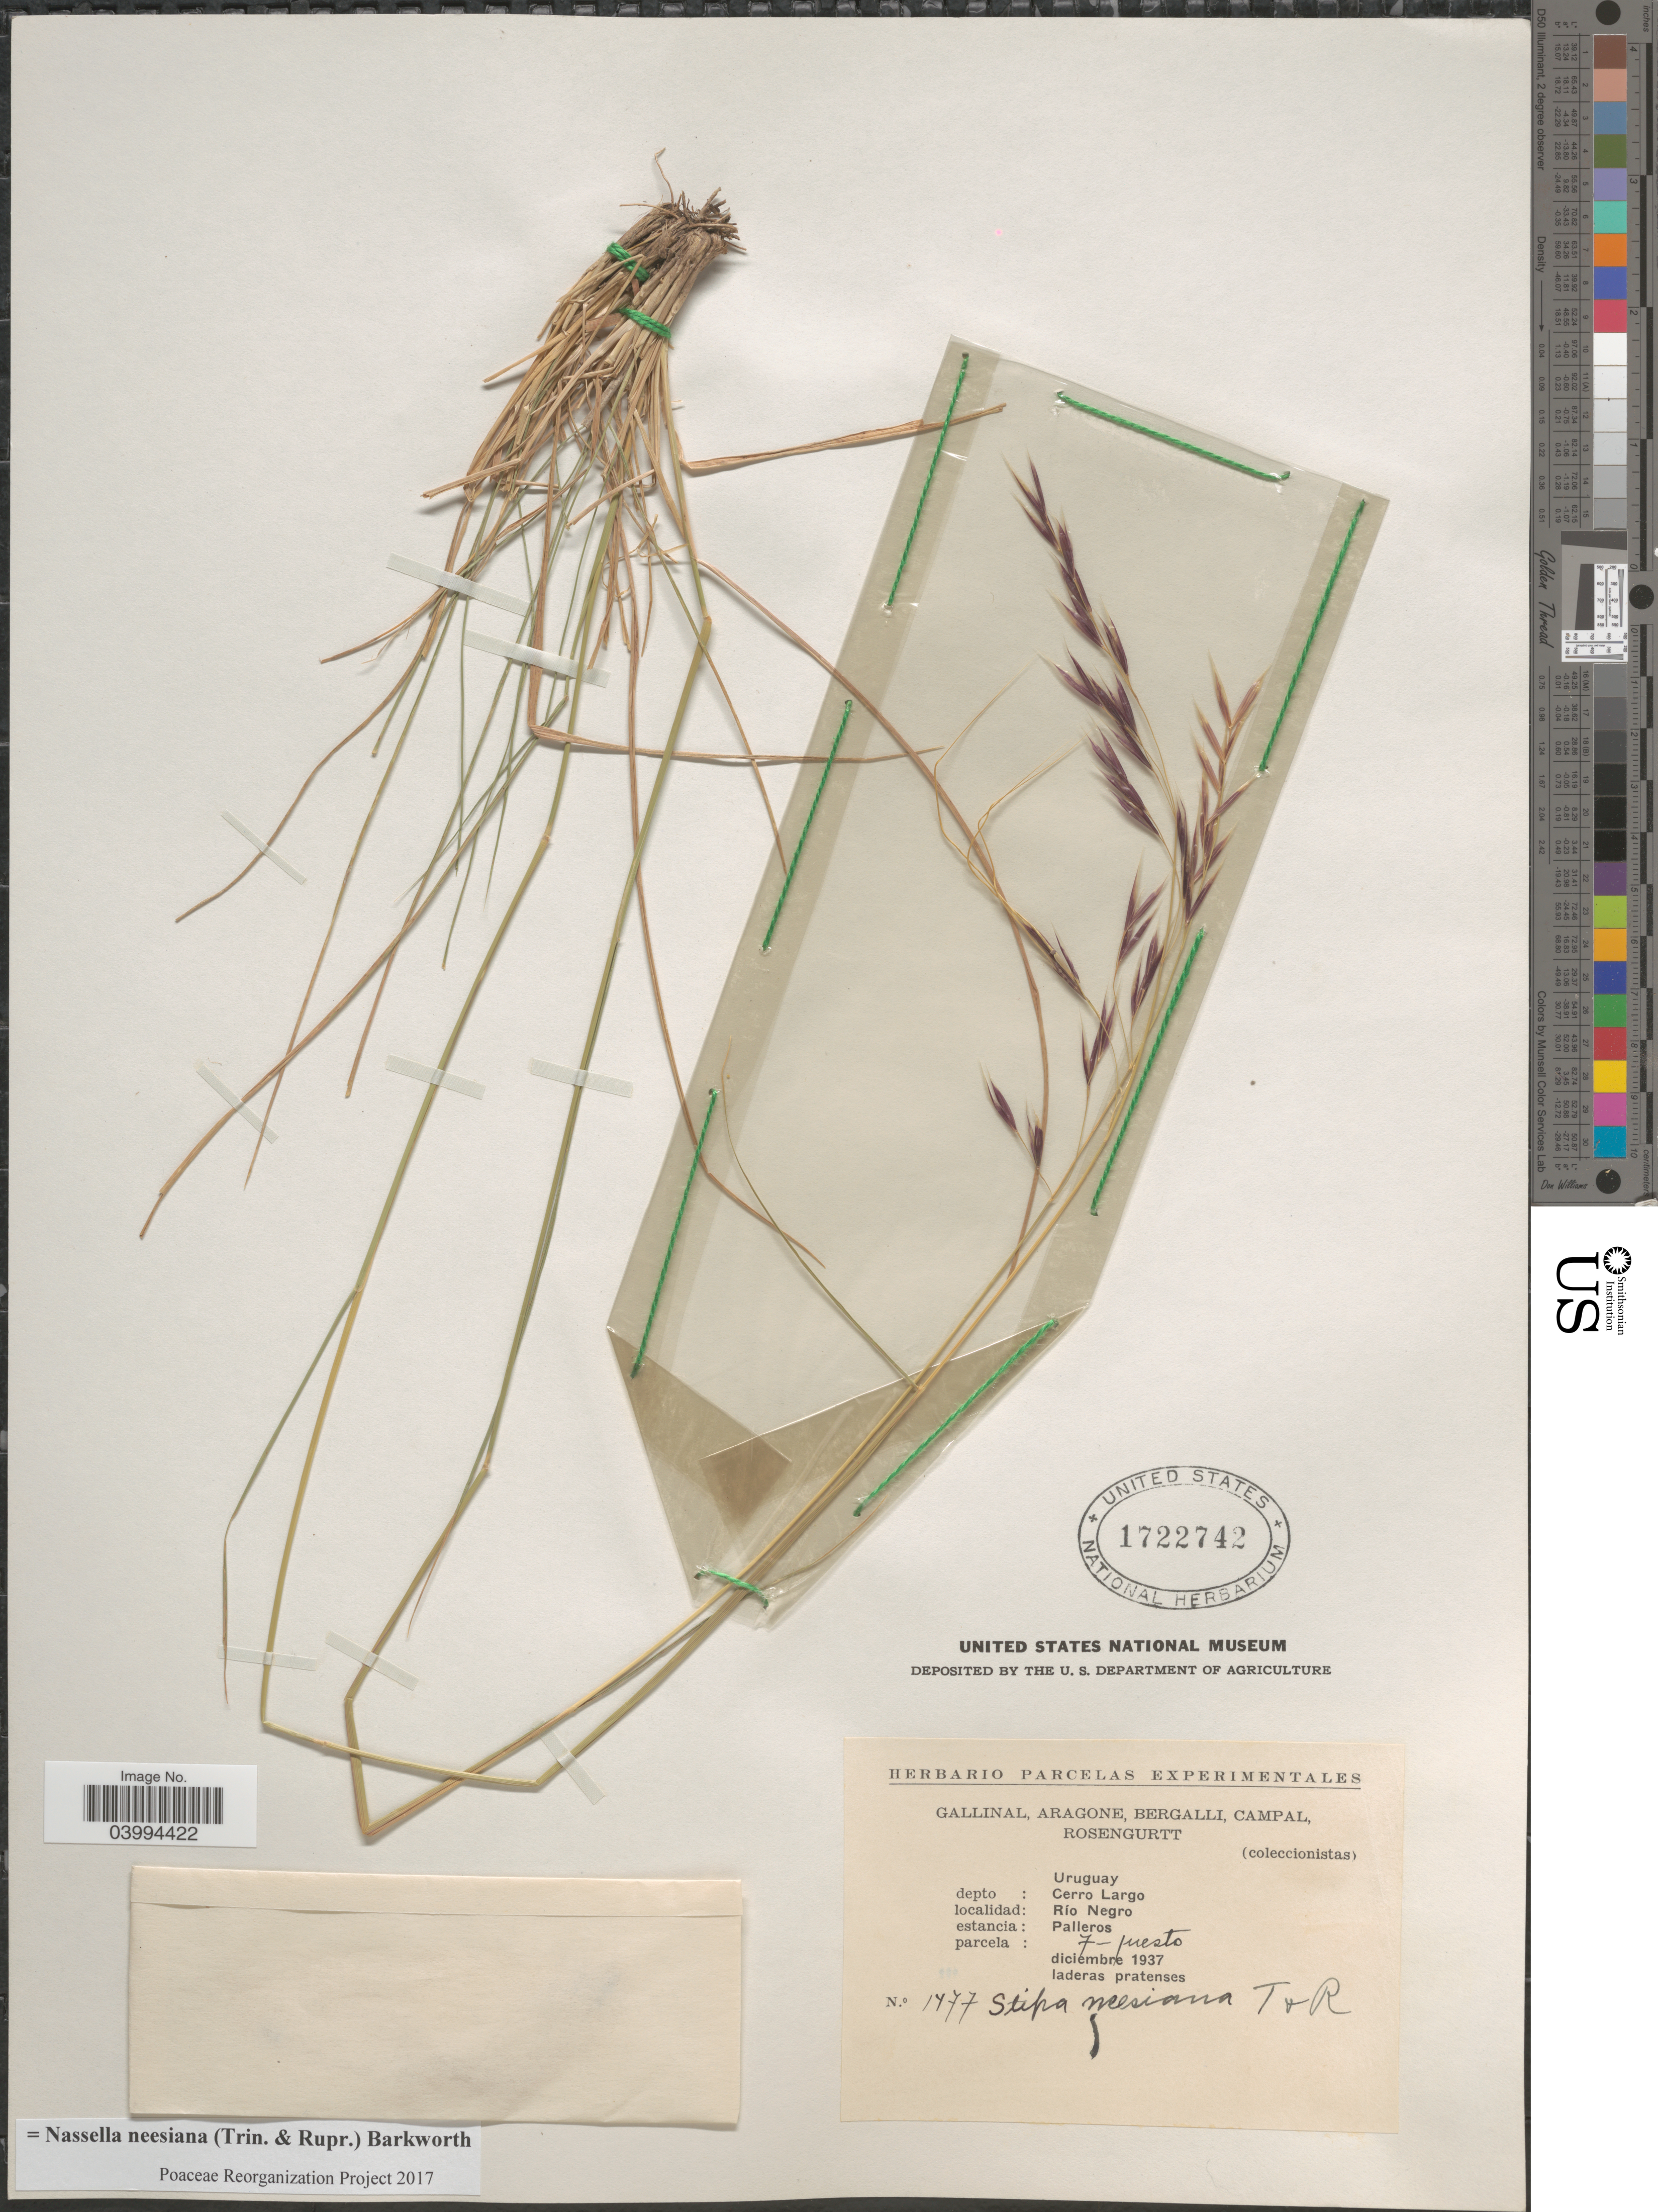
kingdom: Plantae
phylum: Tracheophyta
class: Liliopsida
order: Poales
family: Poaceae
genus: Nassella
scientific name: Nassella neesiana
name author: (Trin. & Rupr.) Barkworth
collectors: -. Gallinal, -- Aragone, -- Bergalli, -- Campal & Rosengurtt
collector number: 1477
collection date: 1937-12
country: Uruguay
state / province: Cerro Largo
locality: Depto: Cerro Largo. Río Negro. Estancia: Palleros. Parcela: 7-juesto.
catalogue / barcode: US 1722742